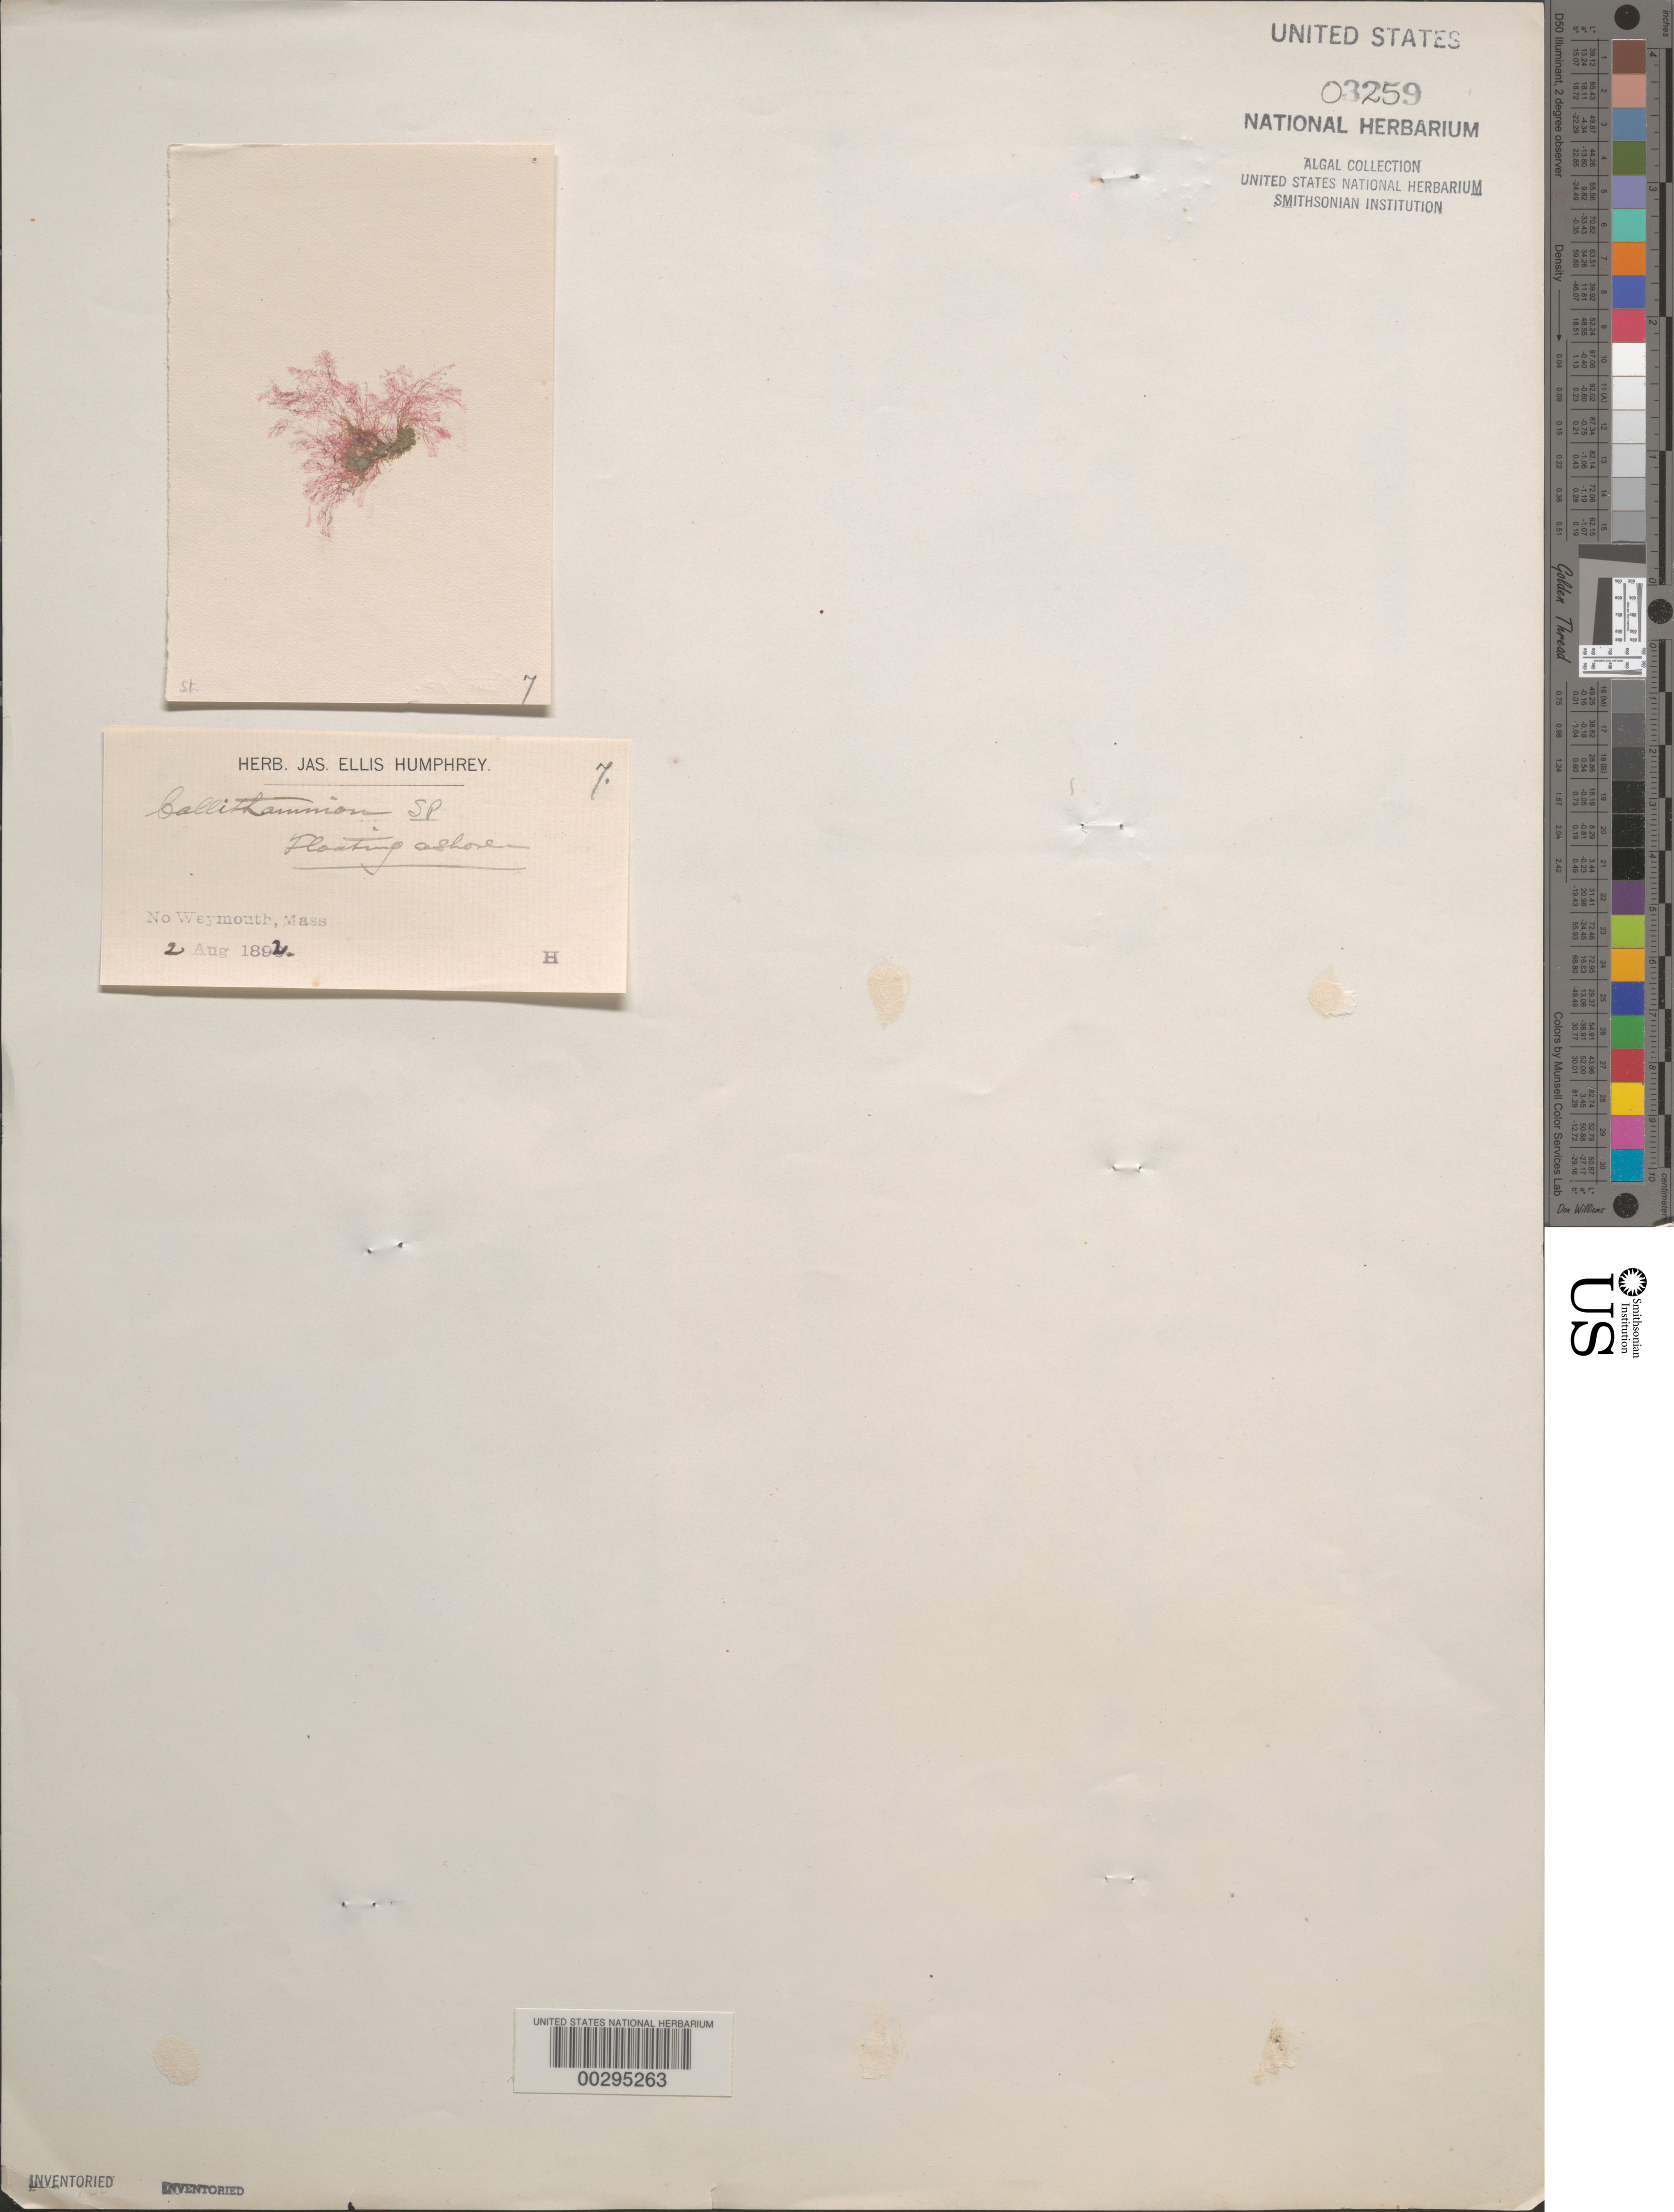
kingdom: Plantae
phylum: Rhodophyta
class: Florideophyceae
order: Ceramiales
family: Callithamniaceae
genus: Callithamnion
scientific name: Callithamnion sp.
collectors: J. Humphrey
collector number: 7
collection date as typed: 02 Aug 1892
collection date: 1892-08-02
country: United States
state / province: Massachusetts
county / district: Norfolk County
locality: North Weymouth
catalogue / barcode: US 3259